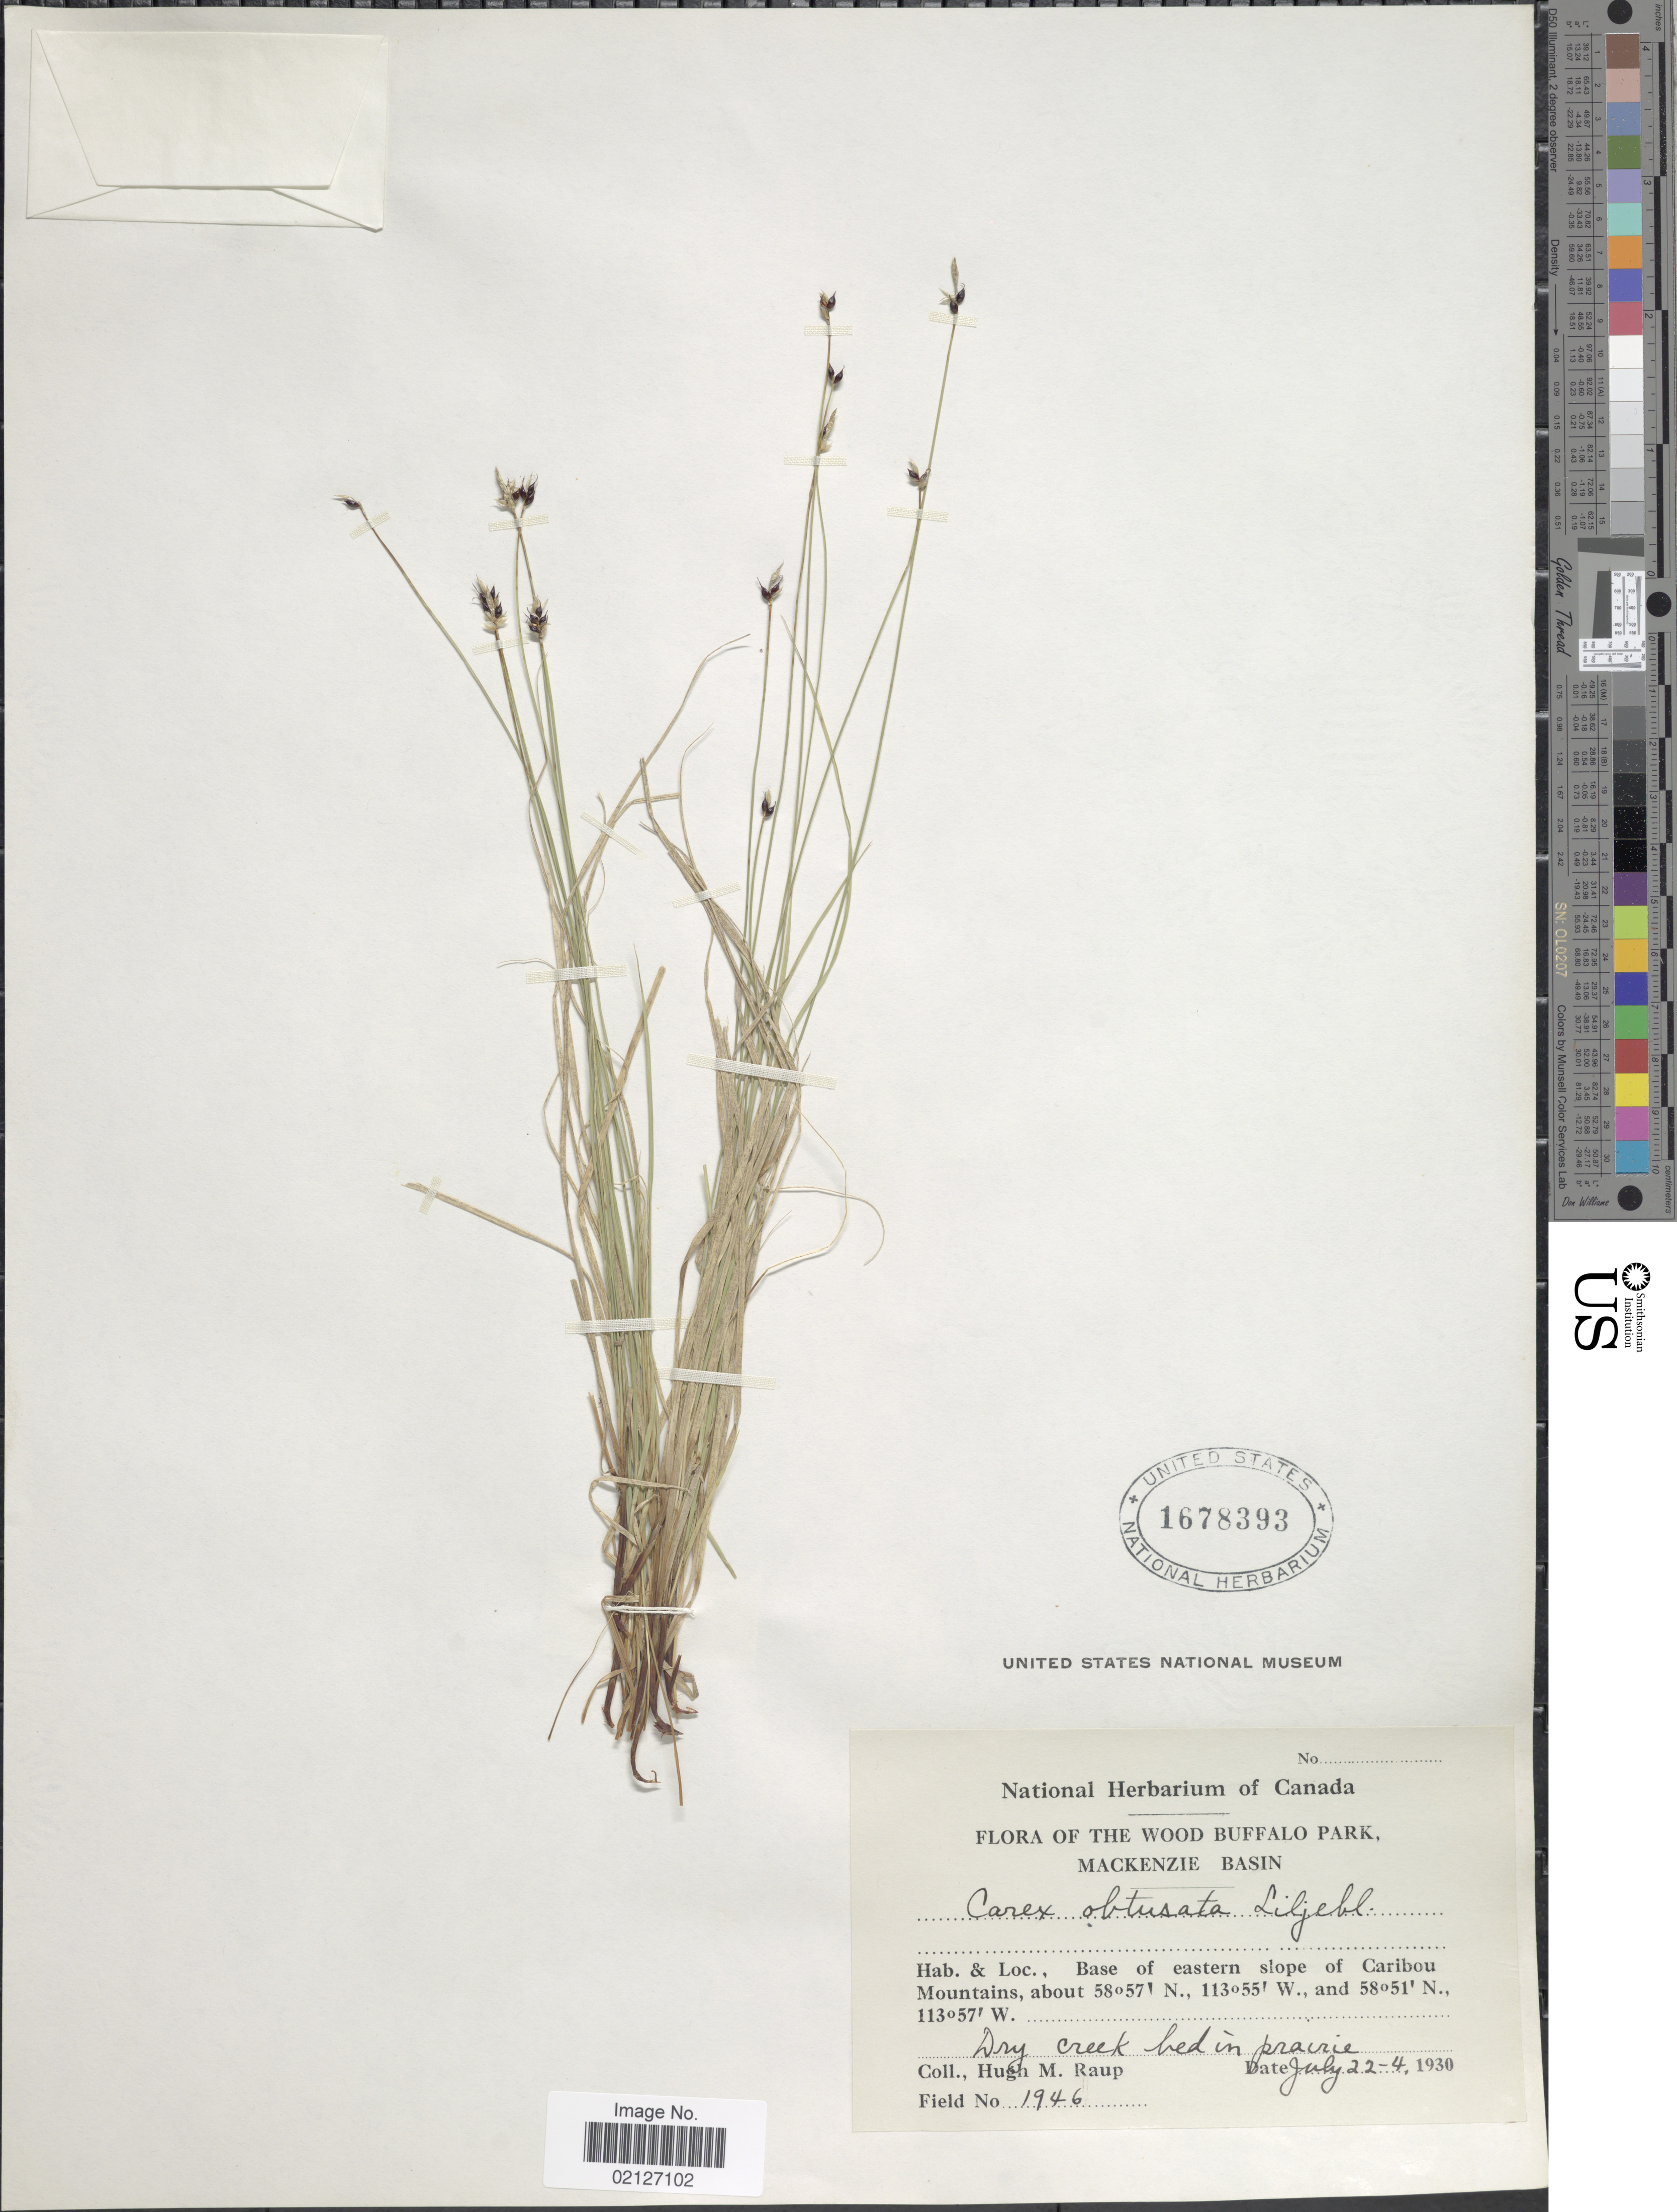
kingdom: Plantae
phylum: Tracheophyta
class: Liliopsida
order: Poales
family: Cyperaceae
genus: Carex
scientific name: Carex obtusata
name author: Lilj.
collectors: H. Raup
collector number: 1946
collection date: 1930-07-22/1930-07-24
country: Canada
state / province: Alberta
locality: Wood Buffalo Park, Mackenzie basin, base of eastern slope of Caribou Mountains, dry creek bed in prairie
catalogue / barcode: US 1678393